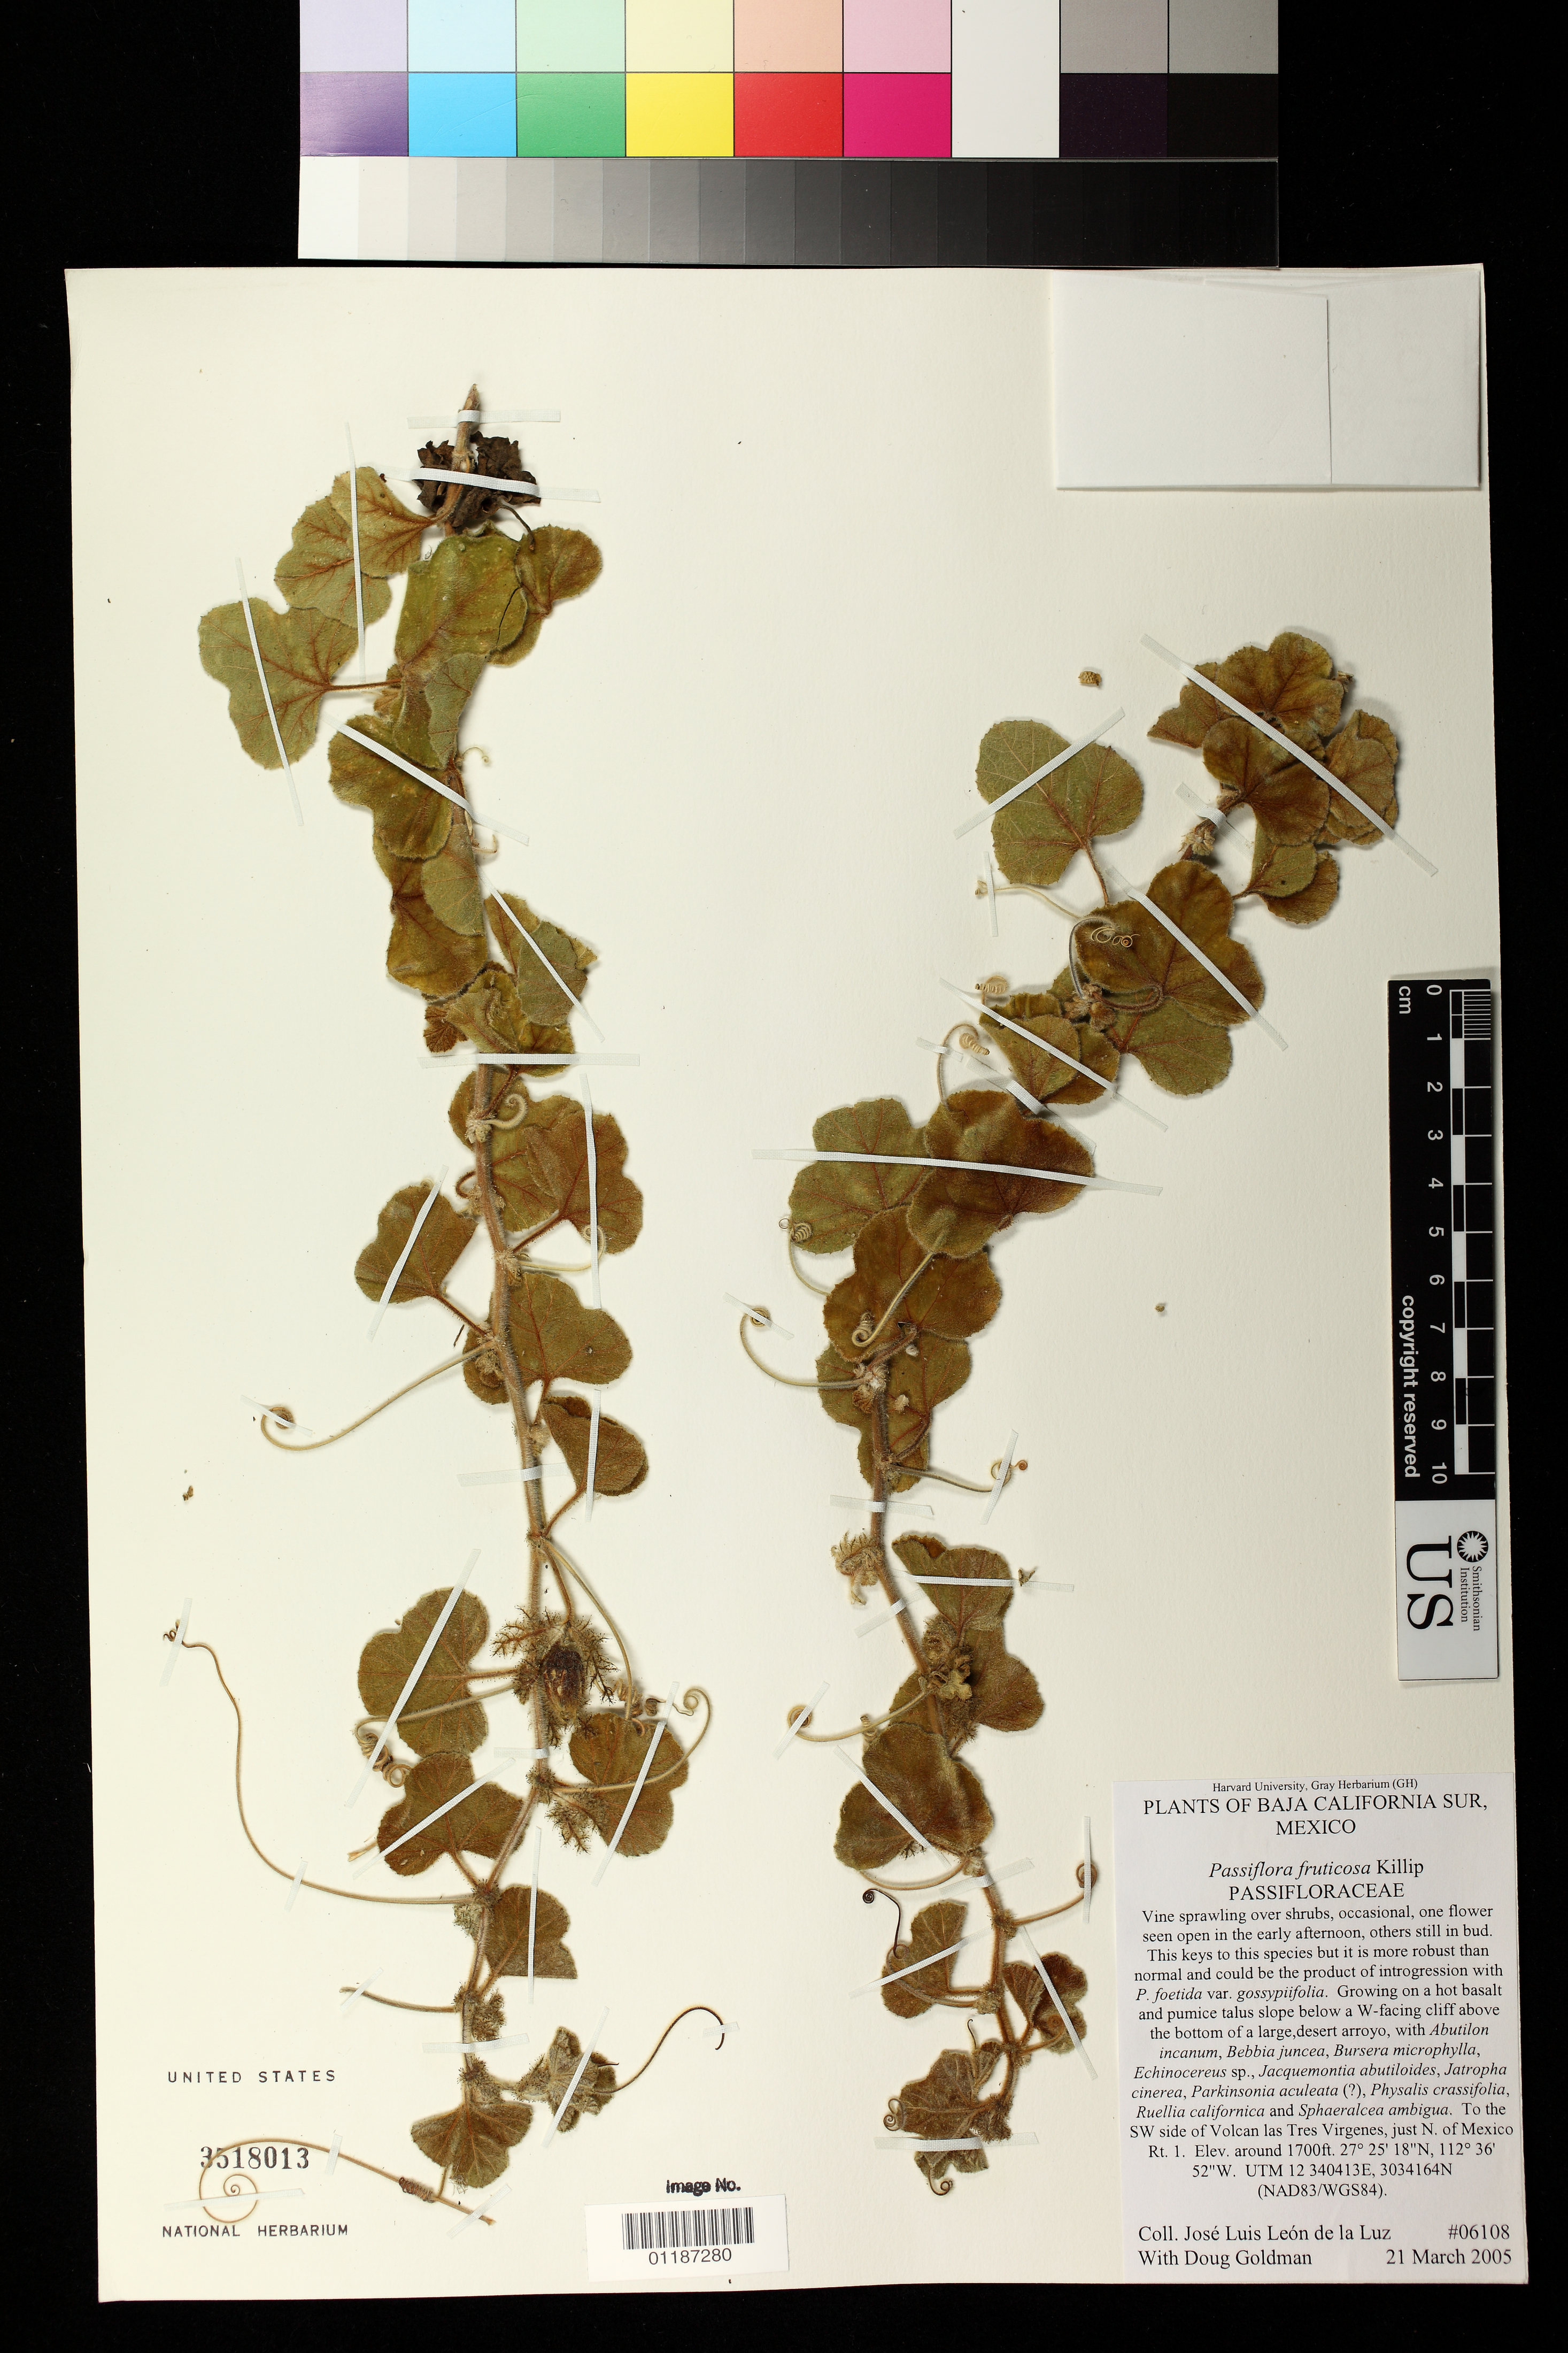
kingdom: Plantae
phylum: Tracheophyta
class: Magnoliopsida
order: Malpighiales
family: Passifloraceae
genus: Passiflora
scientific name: Passiflora palmeri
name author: Rose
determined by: Svoboda, Harlan T., (NA), US Department of Agriculture (UNITED STATES)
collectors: J. L. León de la Luz & D. H. Goldman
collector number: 6108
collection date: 2005-03-21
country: Mexico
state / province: Baja California Sur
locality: To the SW side of Volcan las Tres Virgenes, just N of Mexico Rt. 1. UTM 12 340413E, 3034164N . (NAD83/WGS84)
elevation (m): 518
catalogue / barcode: US 3518013